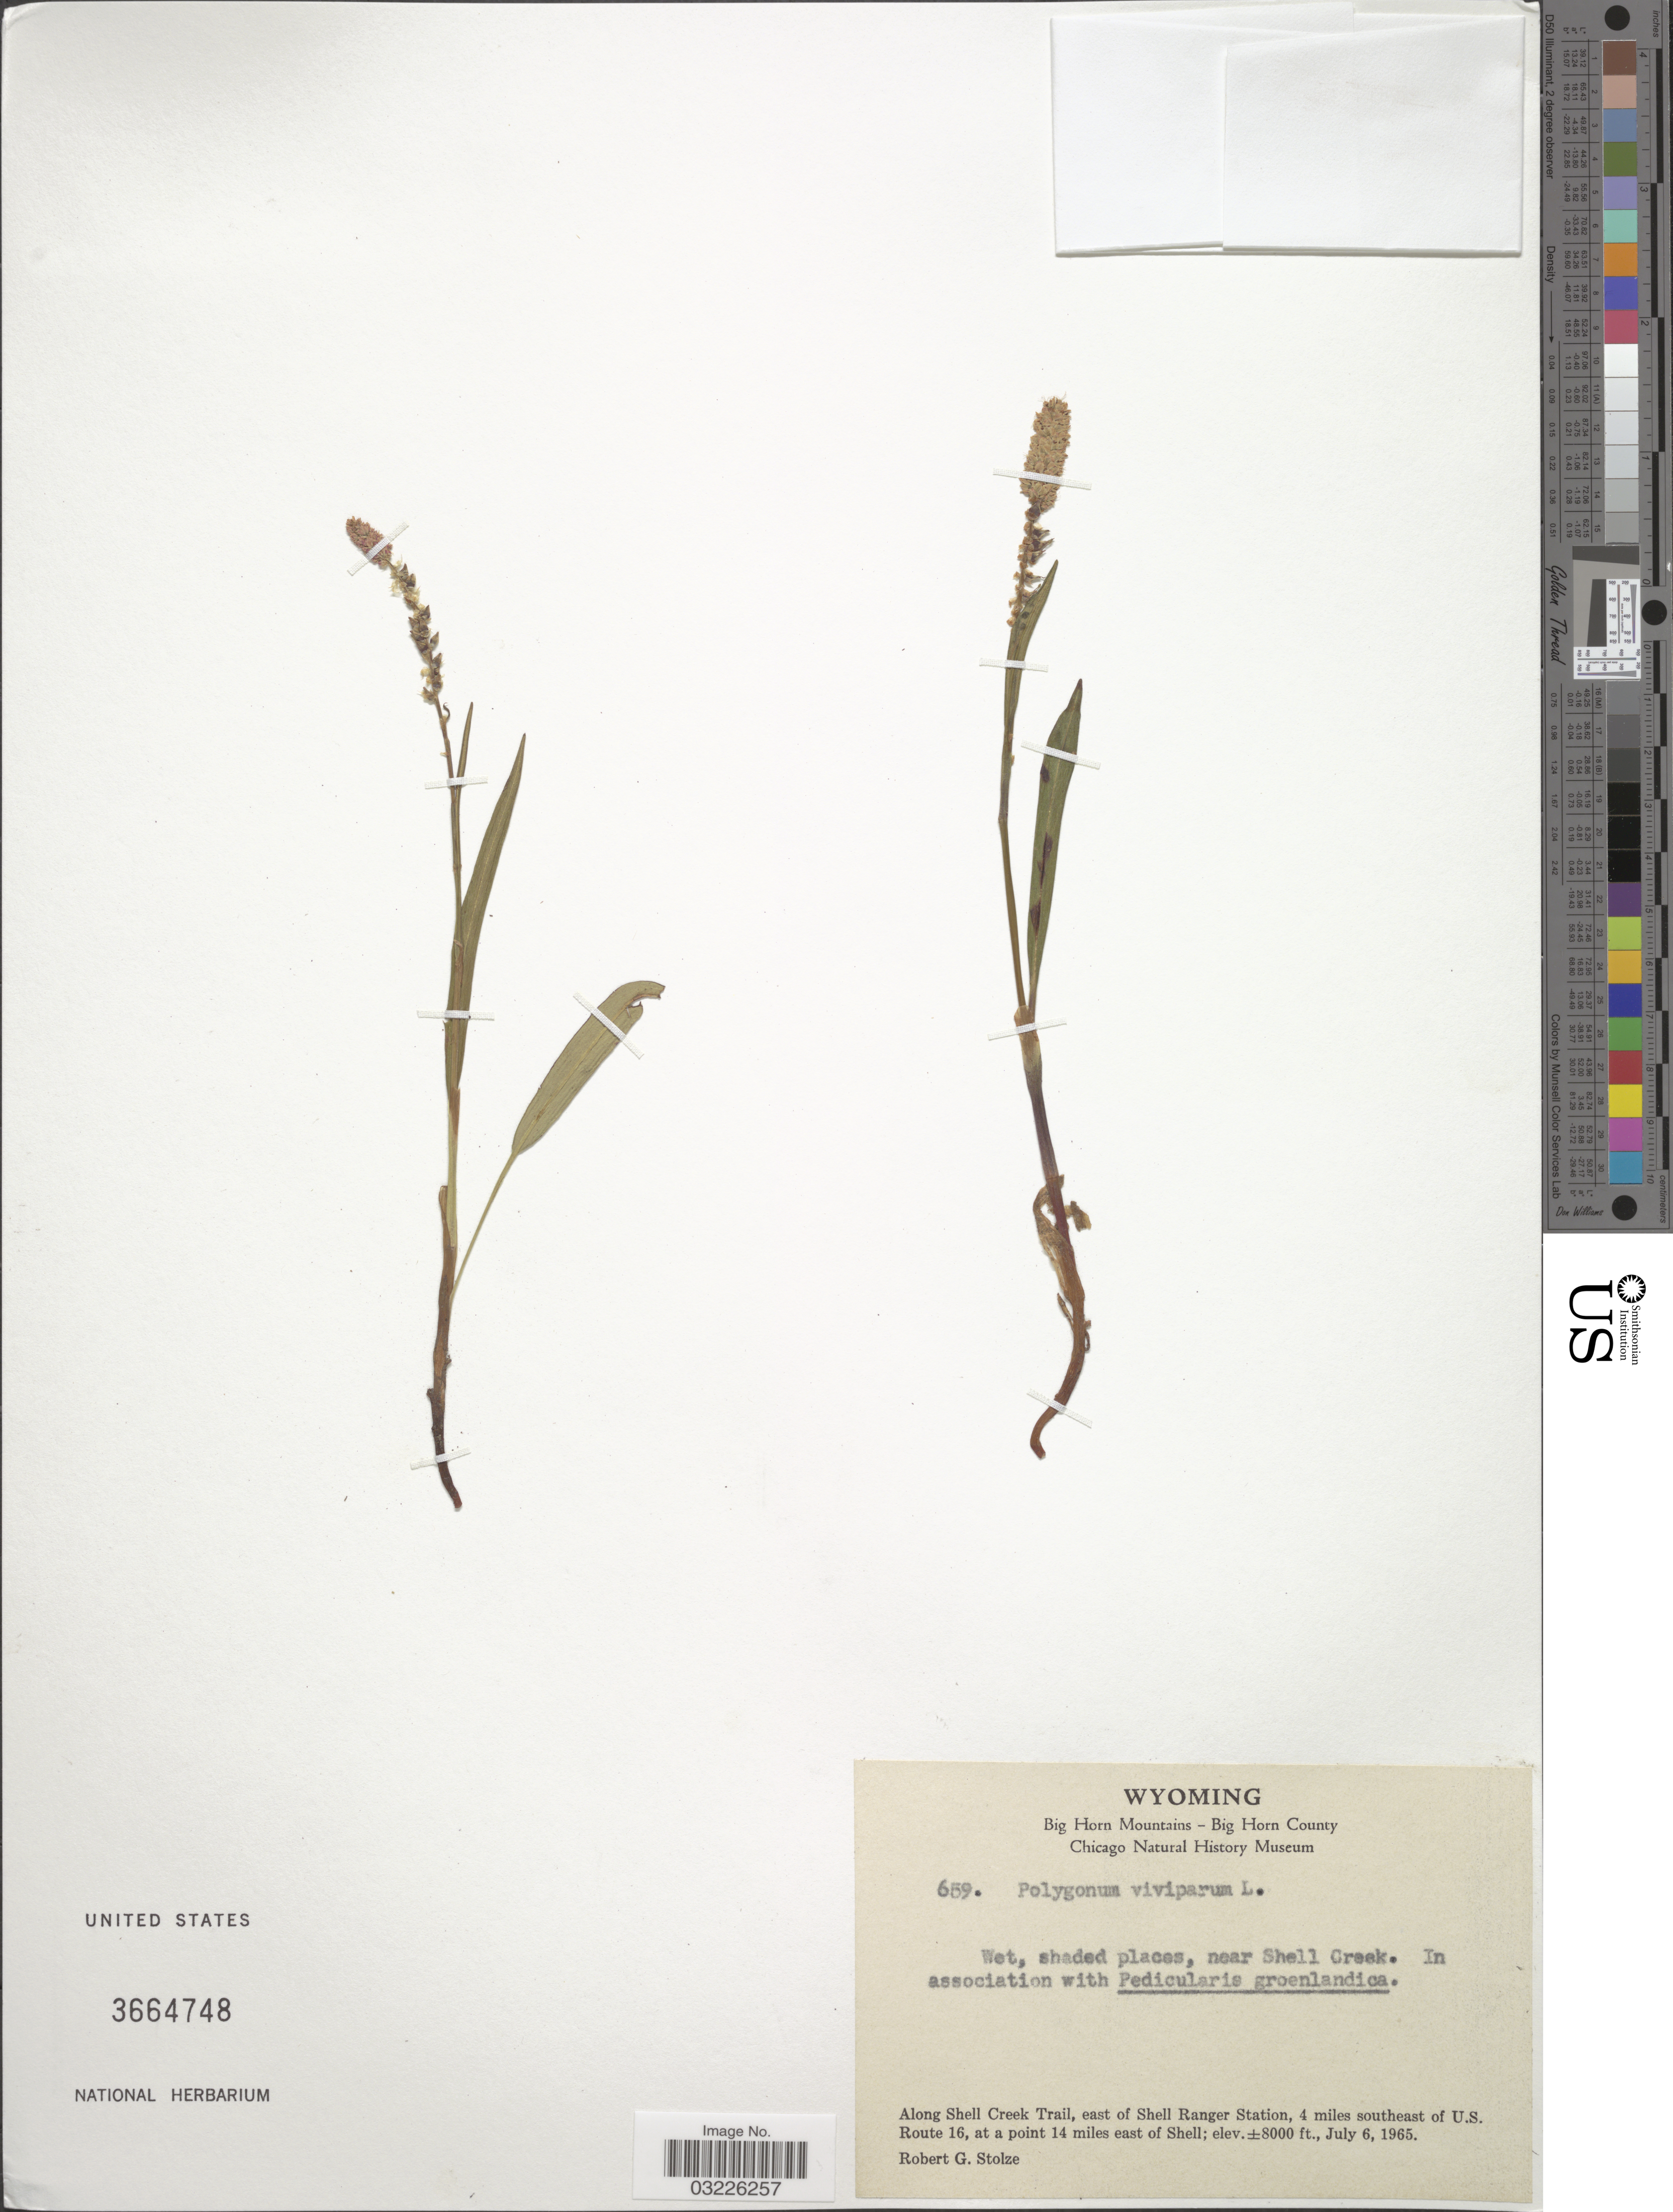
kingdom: Plantae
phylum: Tracheophyta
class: Magnoliopsida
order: Caryophyllales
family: Polygonaceae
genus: Bistorta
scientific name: Bistorta vivipara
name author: (L.) Delarbre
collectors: R. G. Stolze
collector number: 659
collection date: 1965-07-06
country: United States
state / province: Wyoming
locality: Big Horn Mountains - Big Horn County. Along Shell Creek Trail, east of Shell Ranger Station, 4 miles southeast of U.S. Route 16, at a point 14 miles east of Shell.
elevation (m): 2438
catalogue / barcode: US 3664748